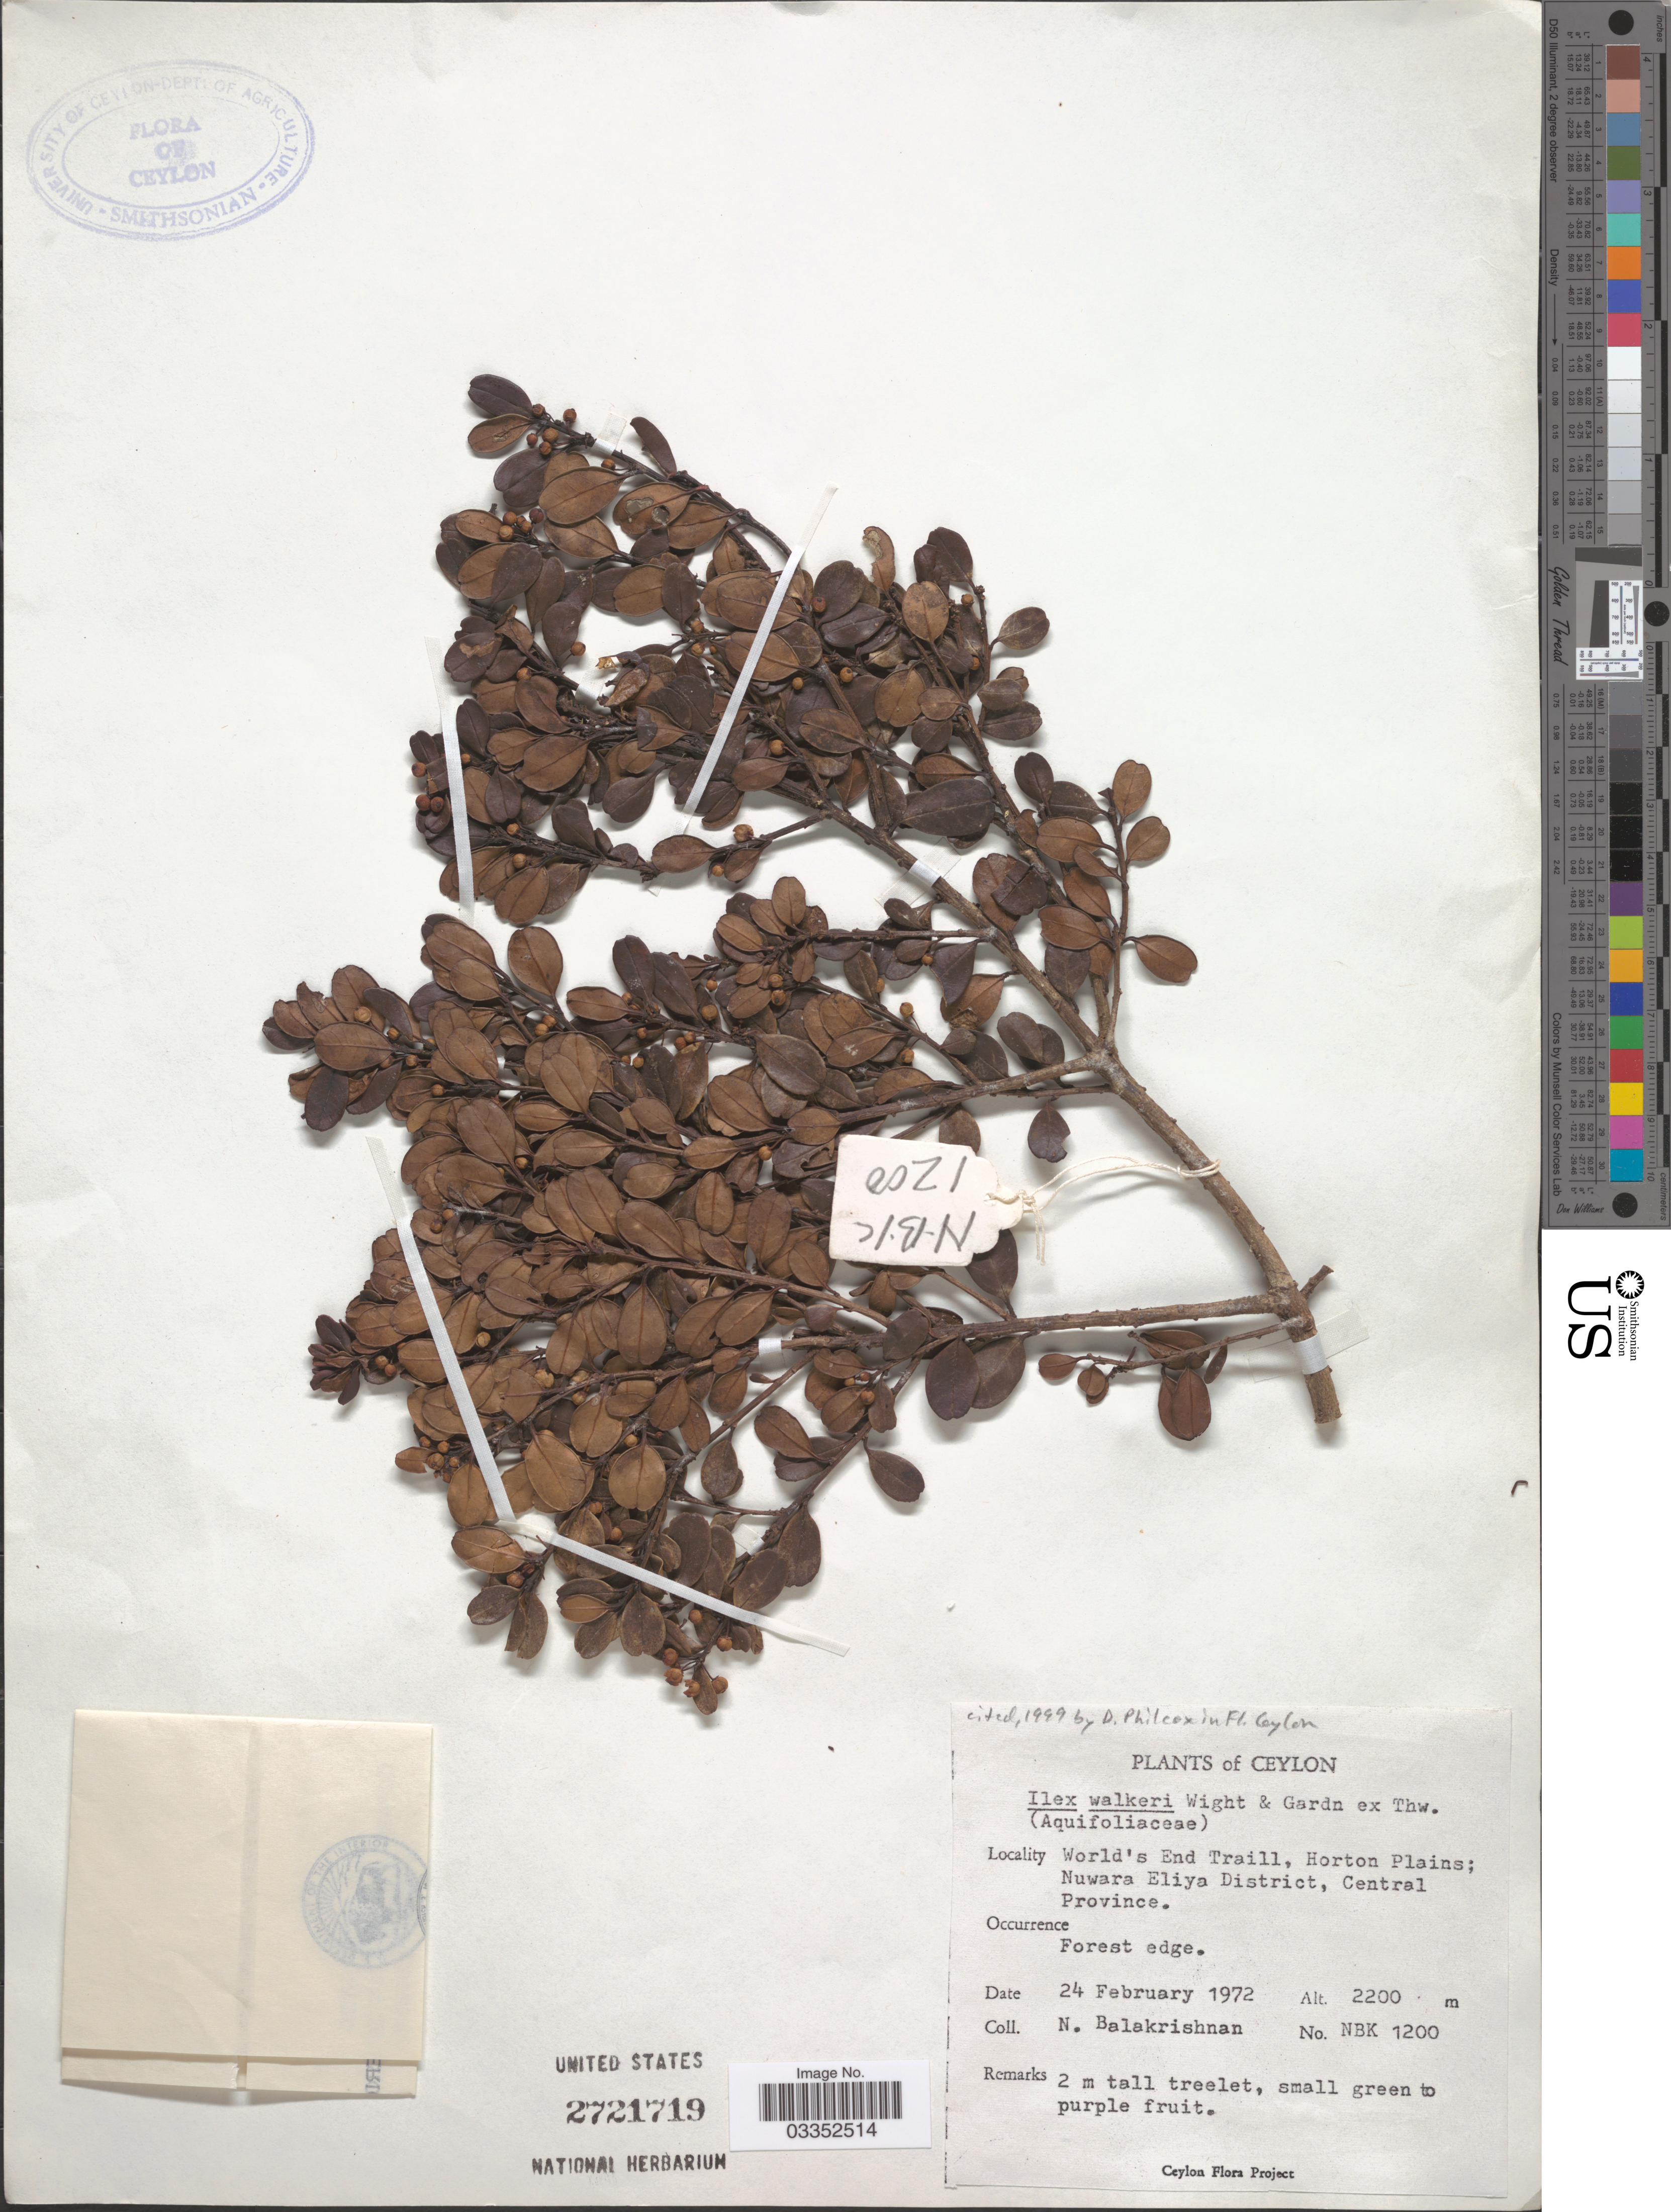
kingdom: Plantae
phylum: Tracheophyta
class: Magnoliopsida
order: Aquifoliales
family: Aquifoliaceae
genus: Ilex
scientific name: Ilex walkeri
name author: W. Wight & Gardner ex Thwaites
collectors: N. Balakrishnan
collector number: NBK1200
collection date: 1972-02-24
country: Sri Lanka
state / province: Central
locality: Ceylon, World's End Traill, Horton Plains; Nuwara Eliya District.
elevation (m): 2200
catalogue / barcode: US 2721719